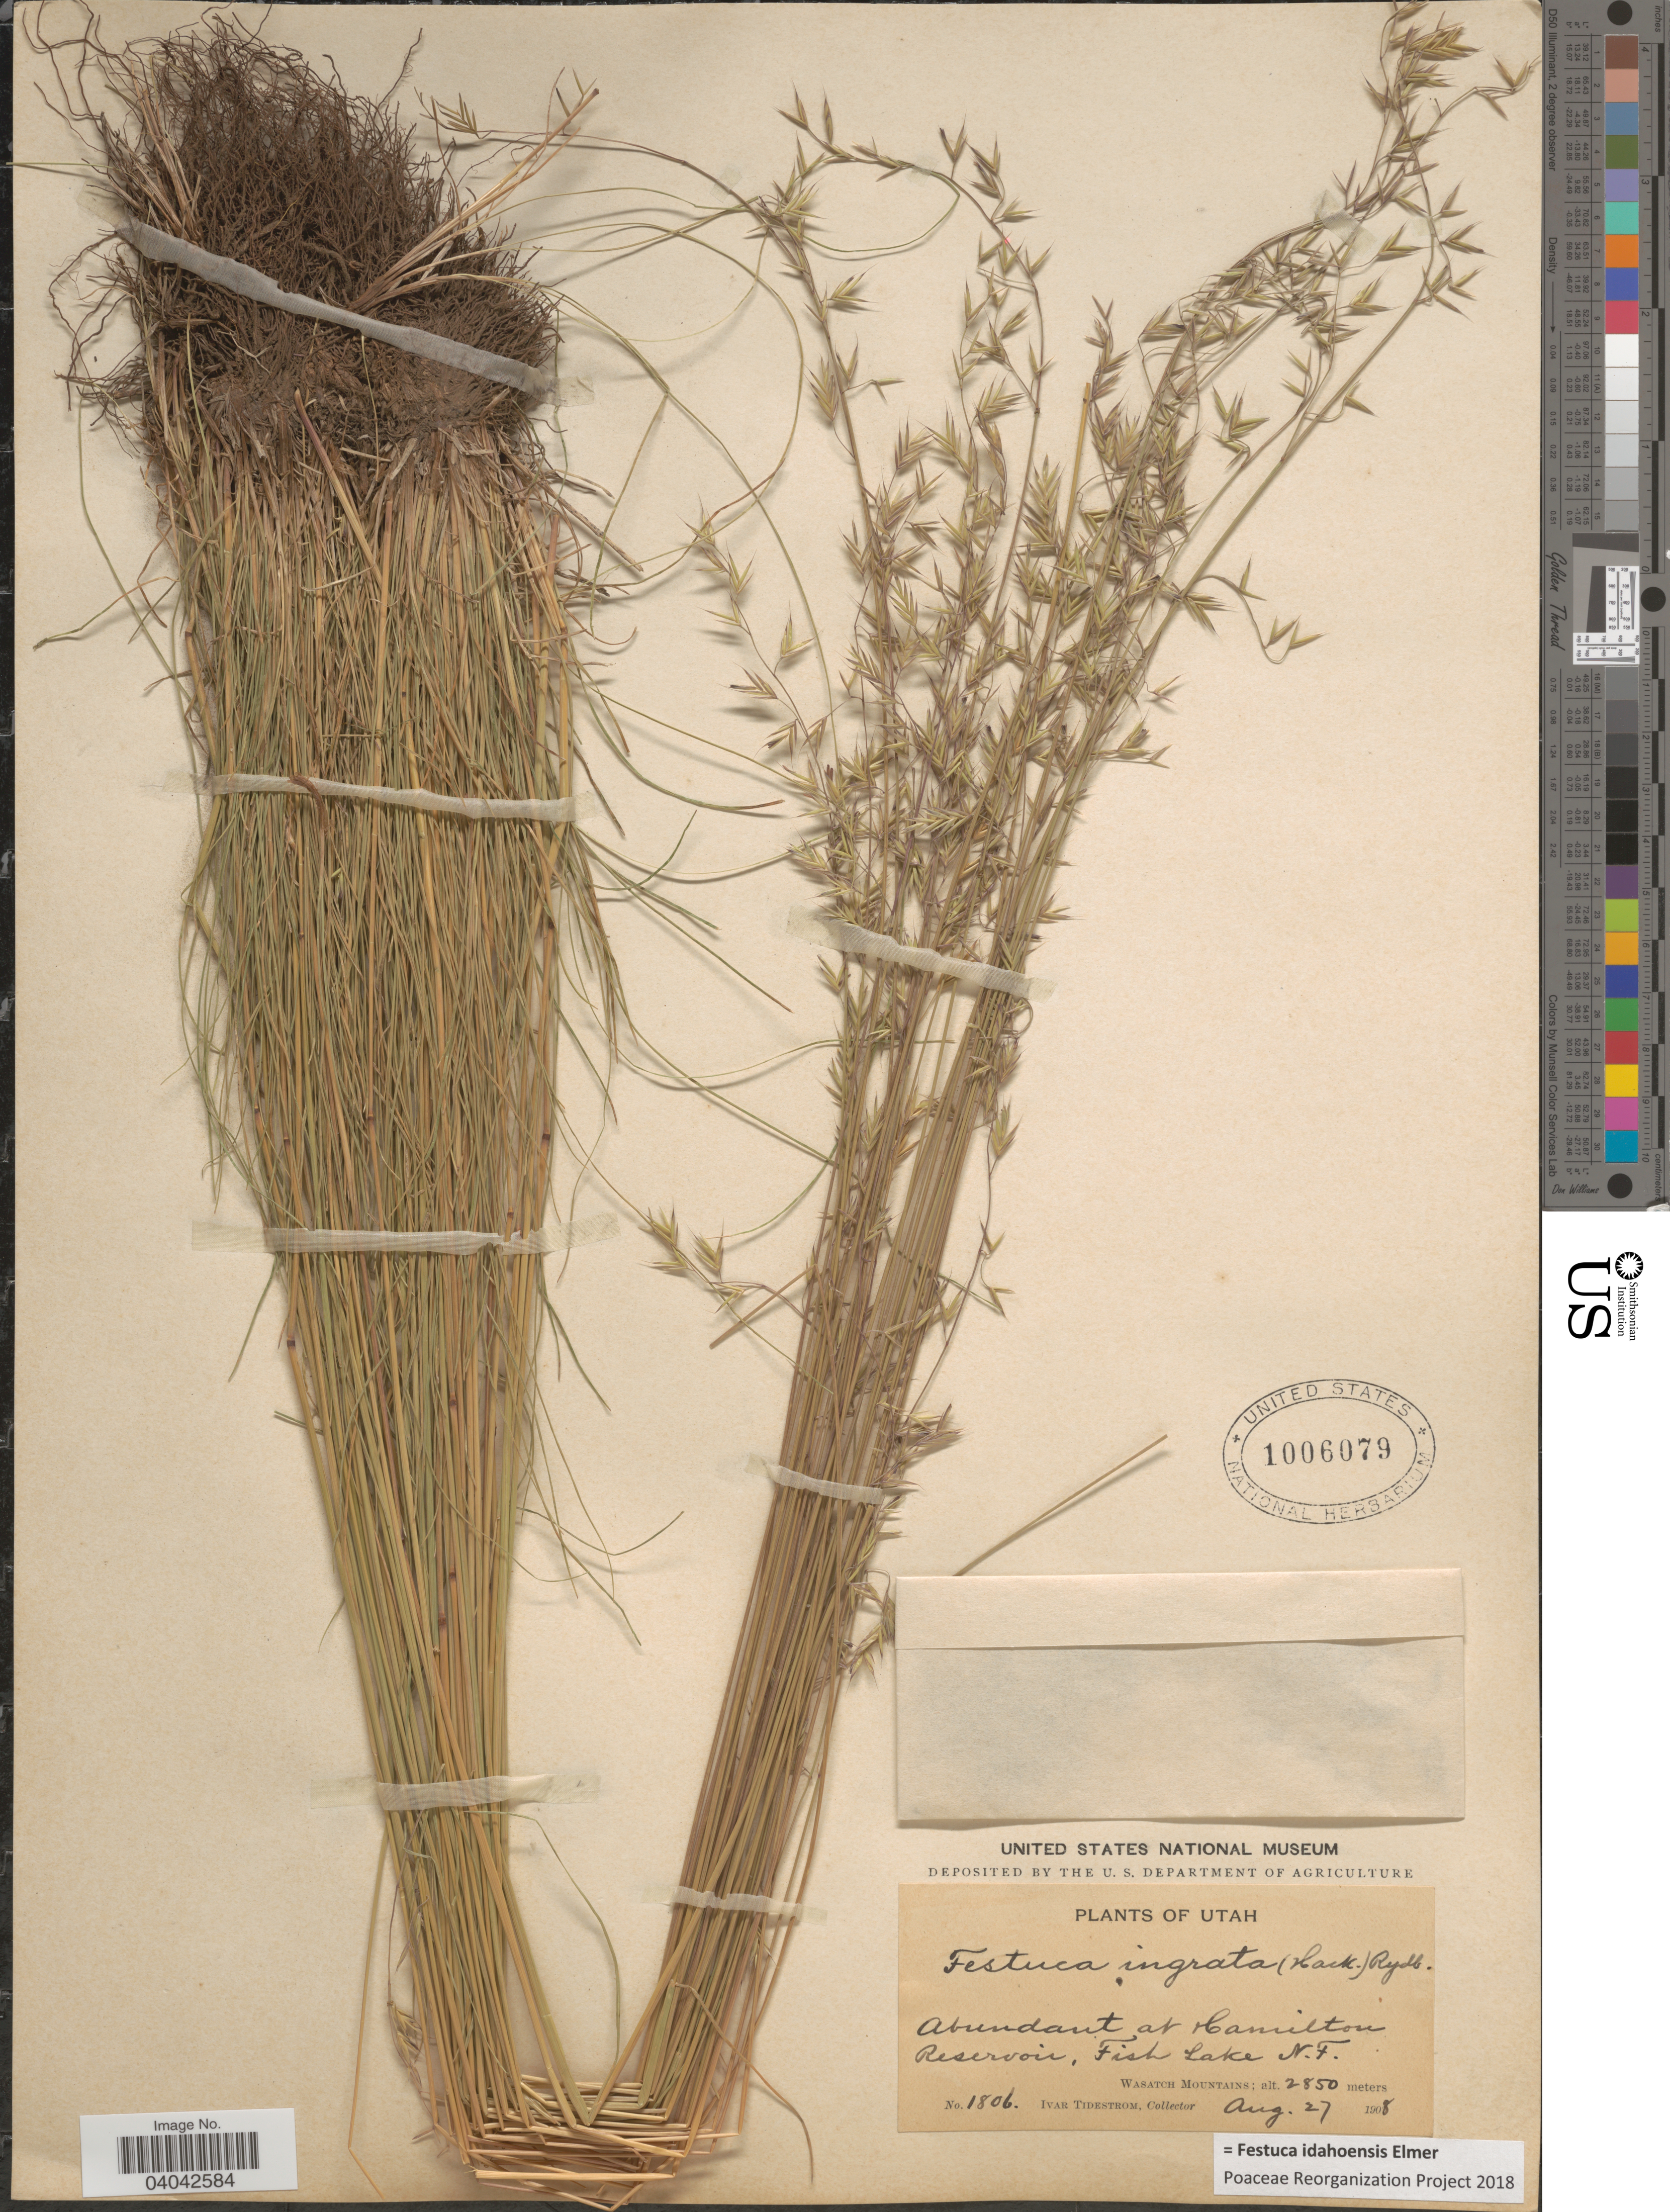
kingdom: Plantae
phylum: Tracheophyta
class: Liliopsida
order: Poales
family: Poaceae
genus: Festuca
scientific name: Festuca idahoensis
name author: Elmer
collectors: I. F. Tidestrom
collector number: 1806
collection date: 1908-08-27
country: United States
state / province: Utah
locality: At Hamilton Reservoir, Fish Lake N.F. Wasatch Mountains.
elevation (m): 2850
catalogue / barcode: US 1006079